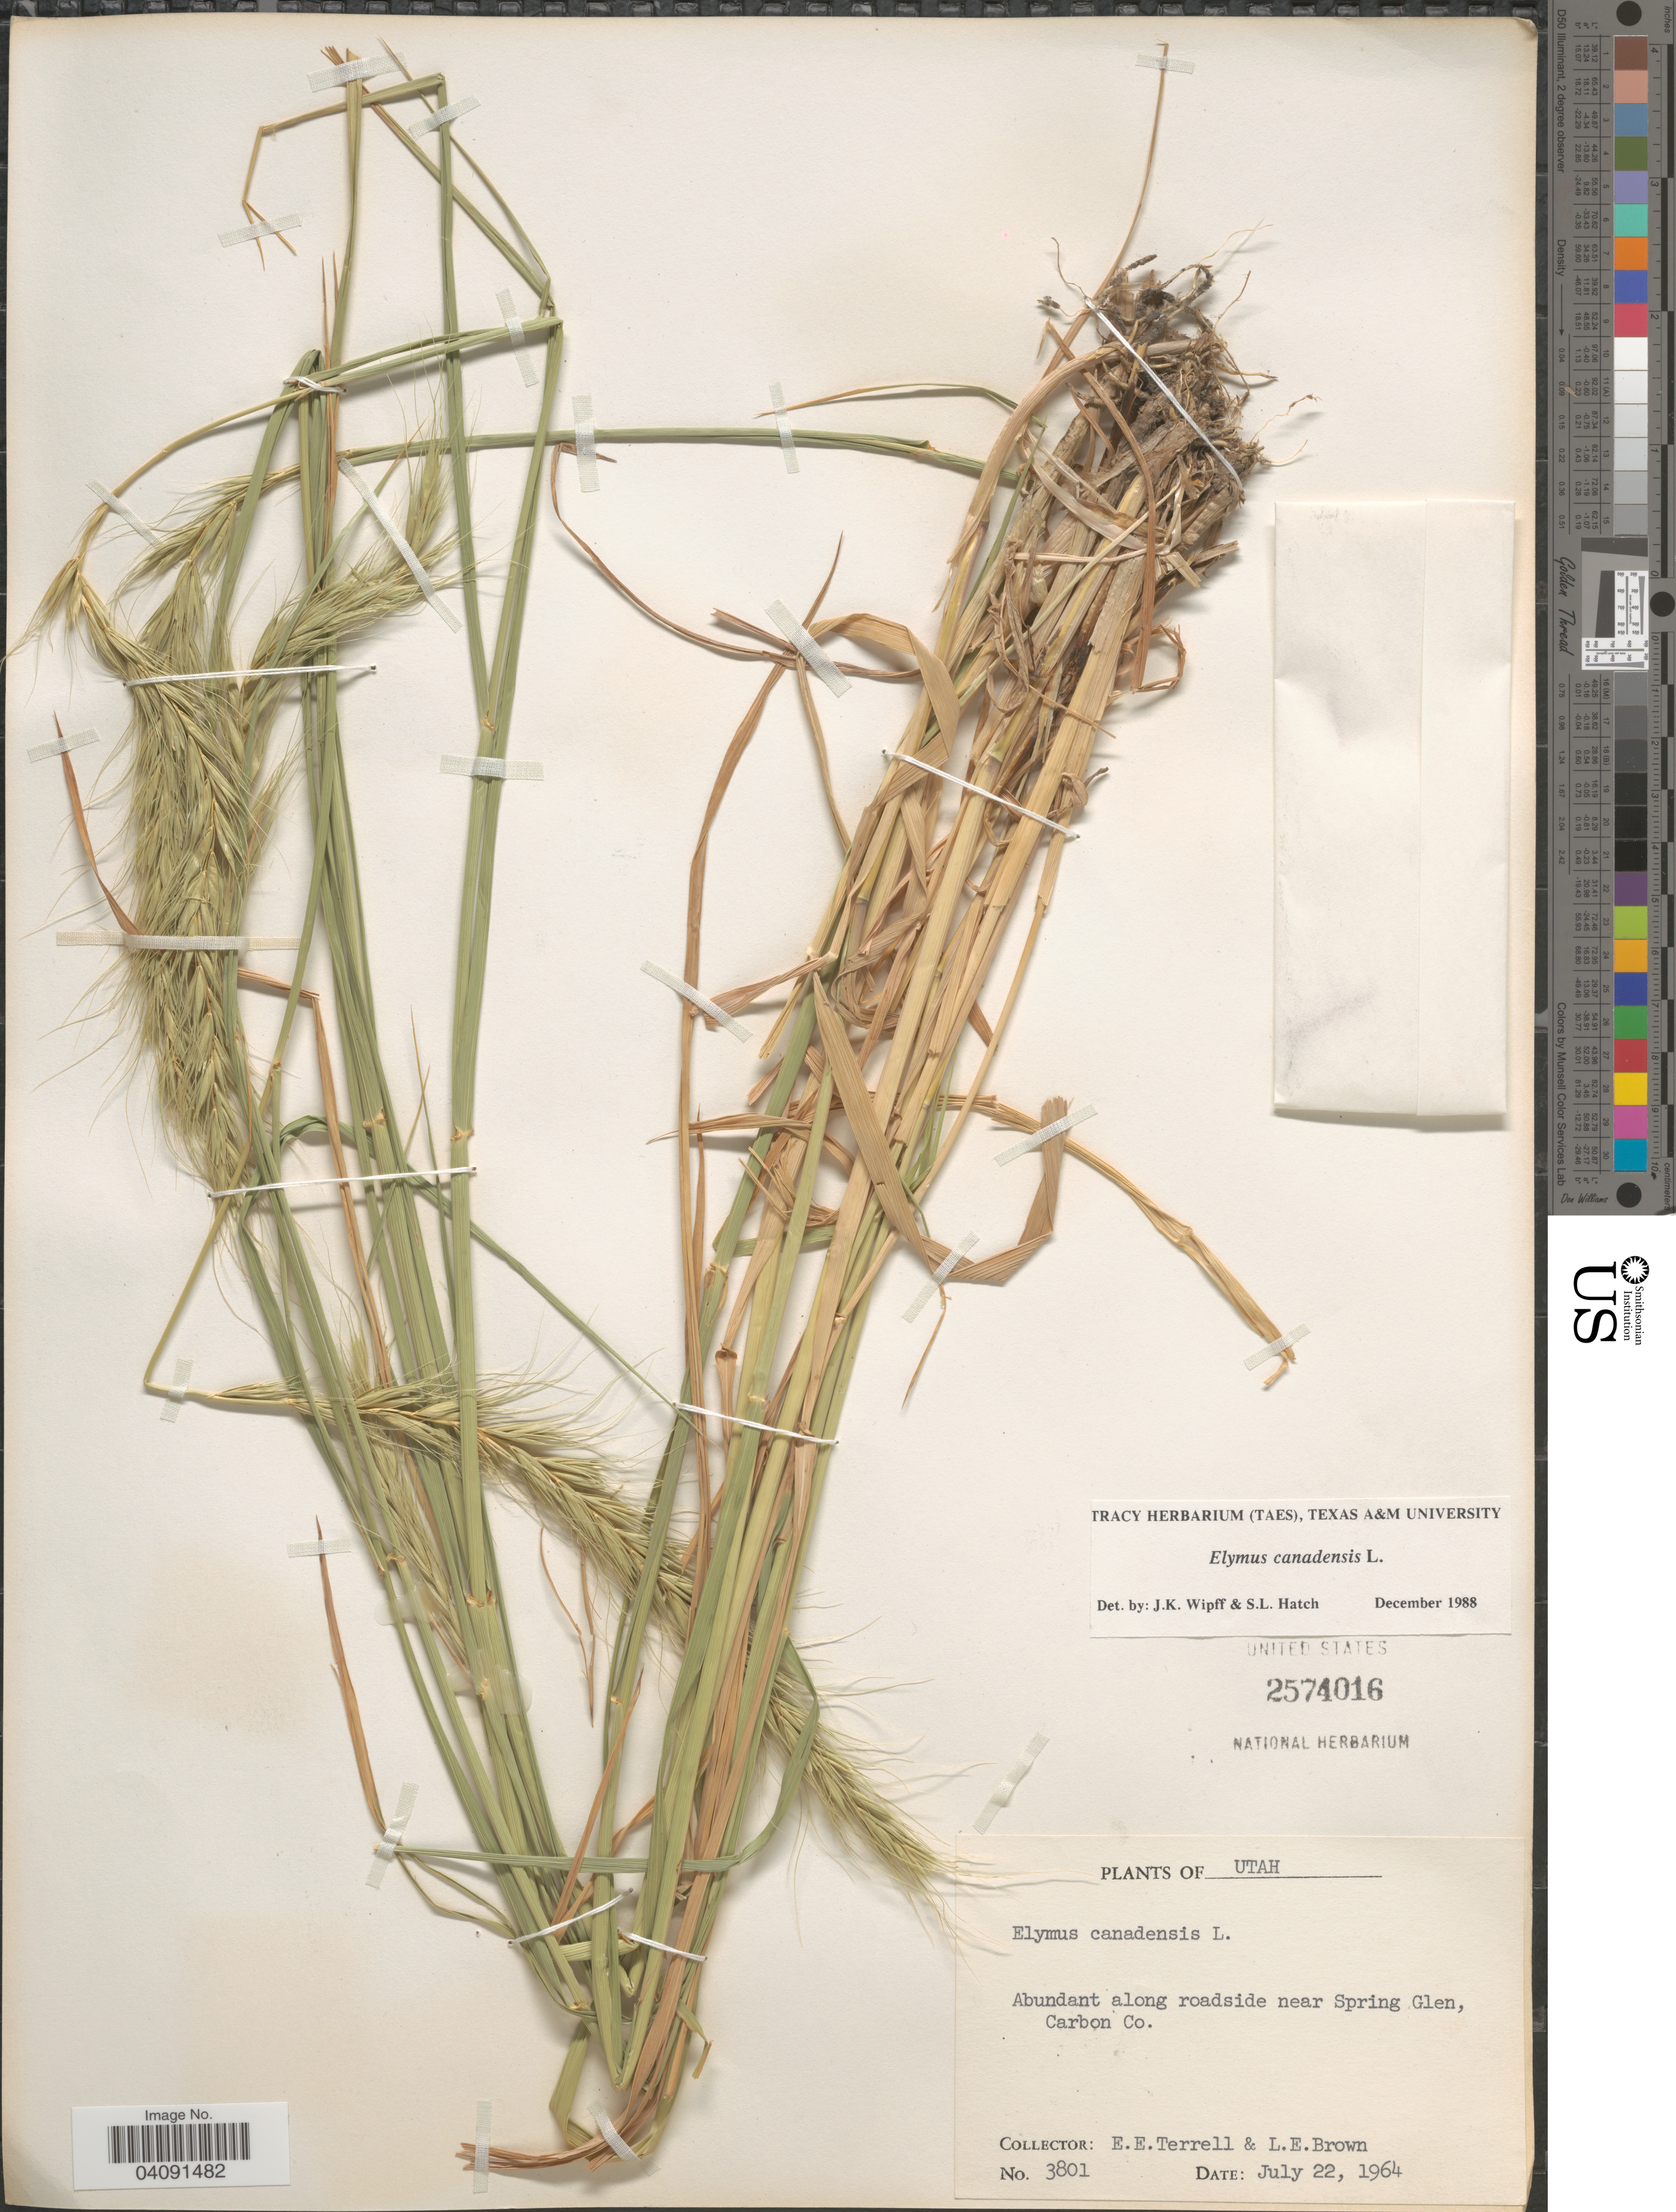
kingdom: Plantae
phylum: Tracheophyta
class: Liliopsida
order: Poales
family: Poaceae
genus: Elymus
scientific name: Elymus canadensis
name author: L.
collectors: E. E. Terrell & L. E. Brown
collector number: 3801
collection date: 1964-07-22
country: United States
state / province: Utah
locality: Abundant along roadside near Spring Glen, Carbon Co.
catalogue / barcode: US 2474016